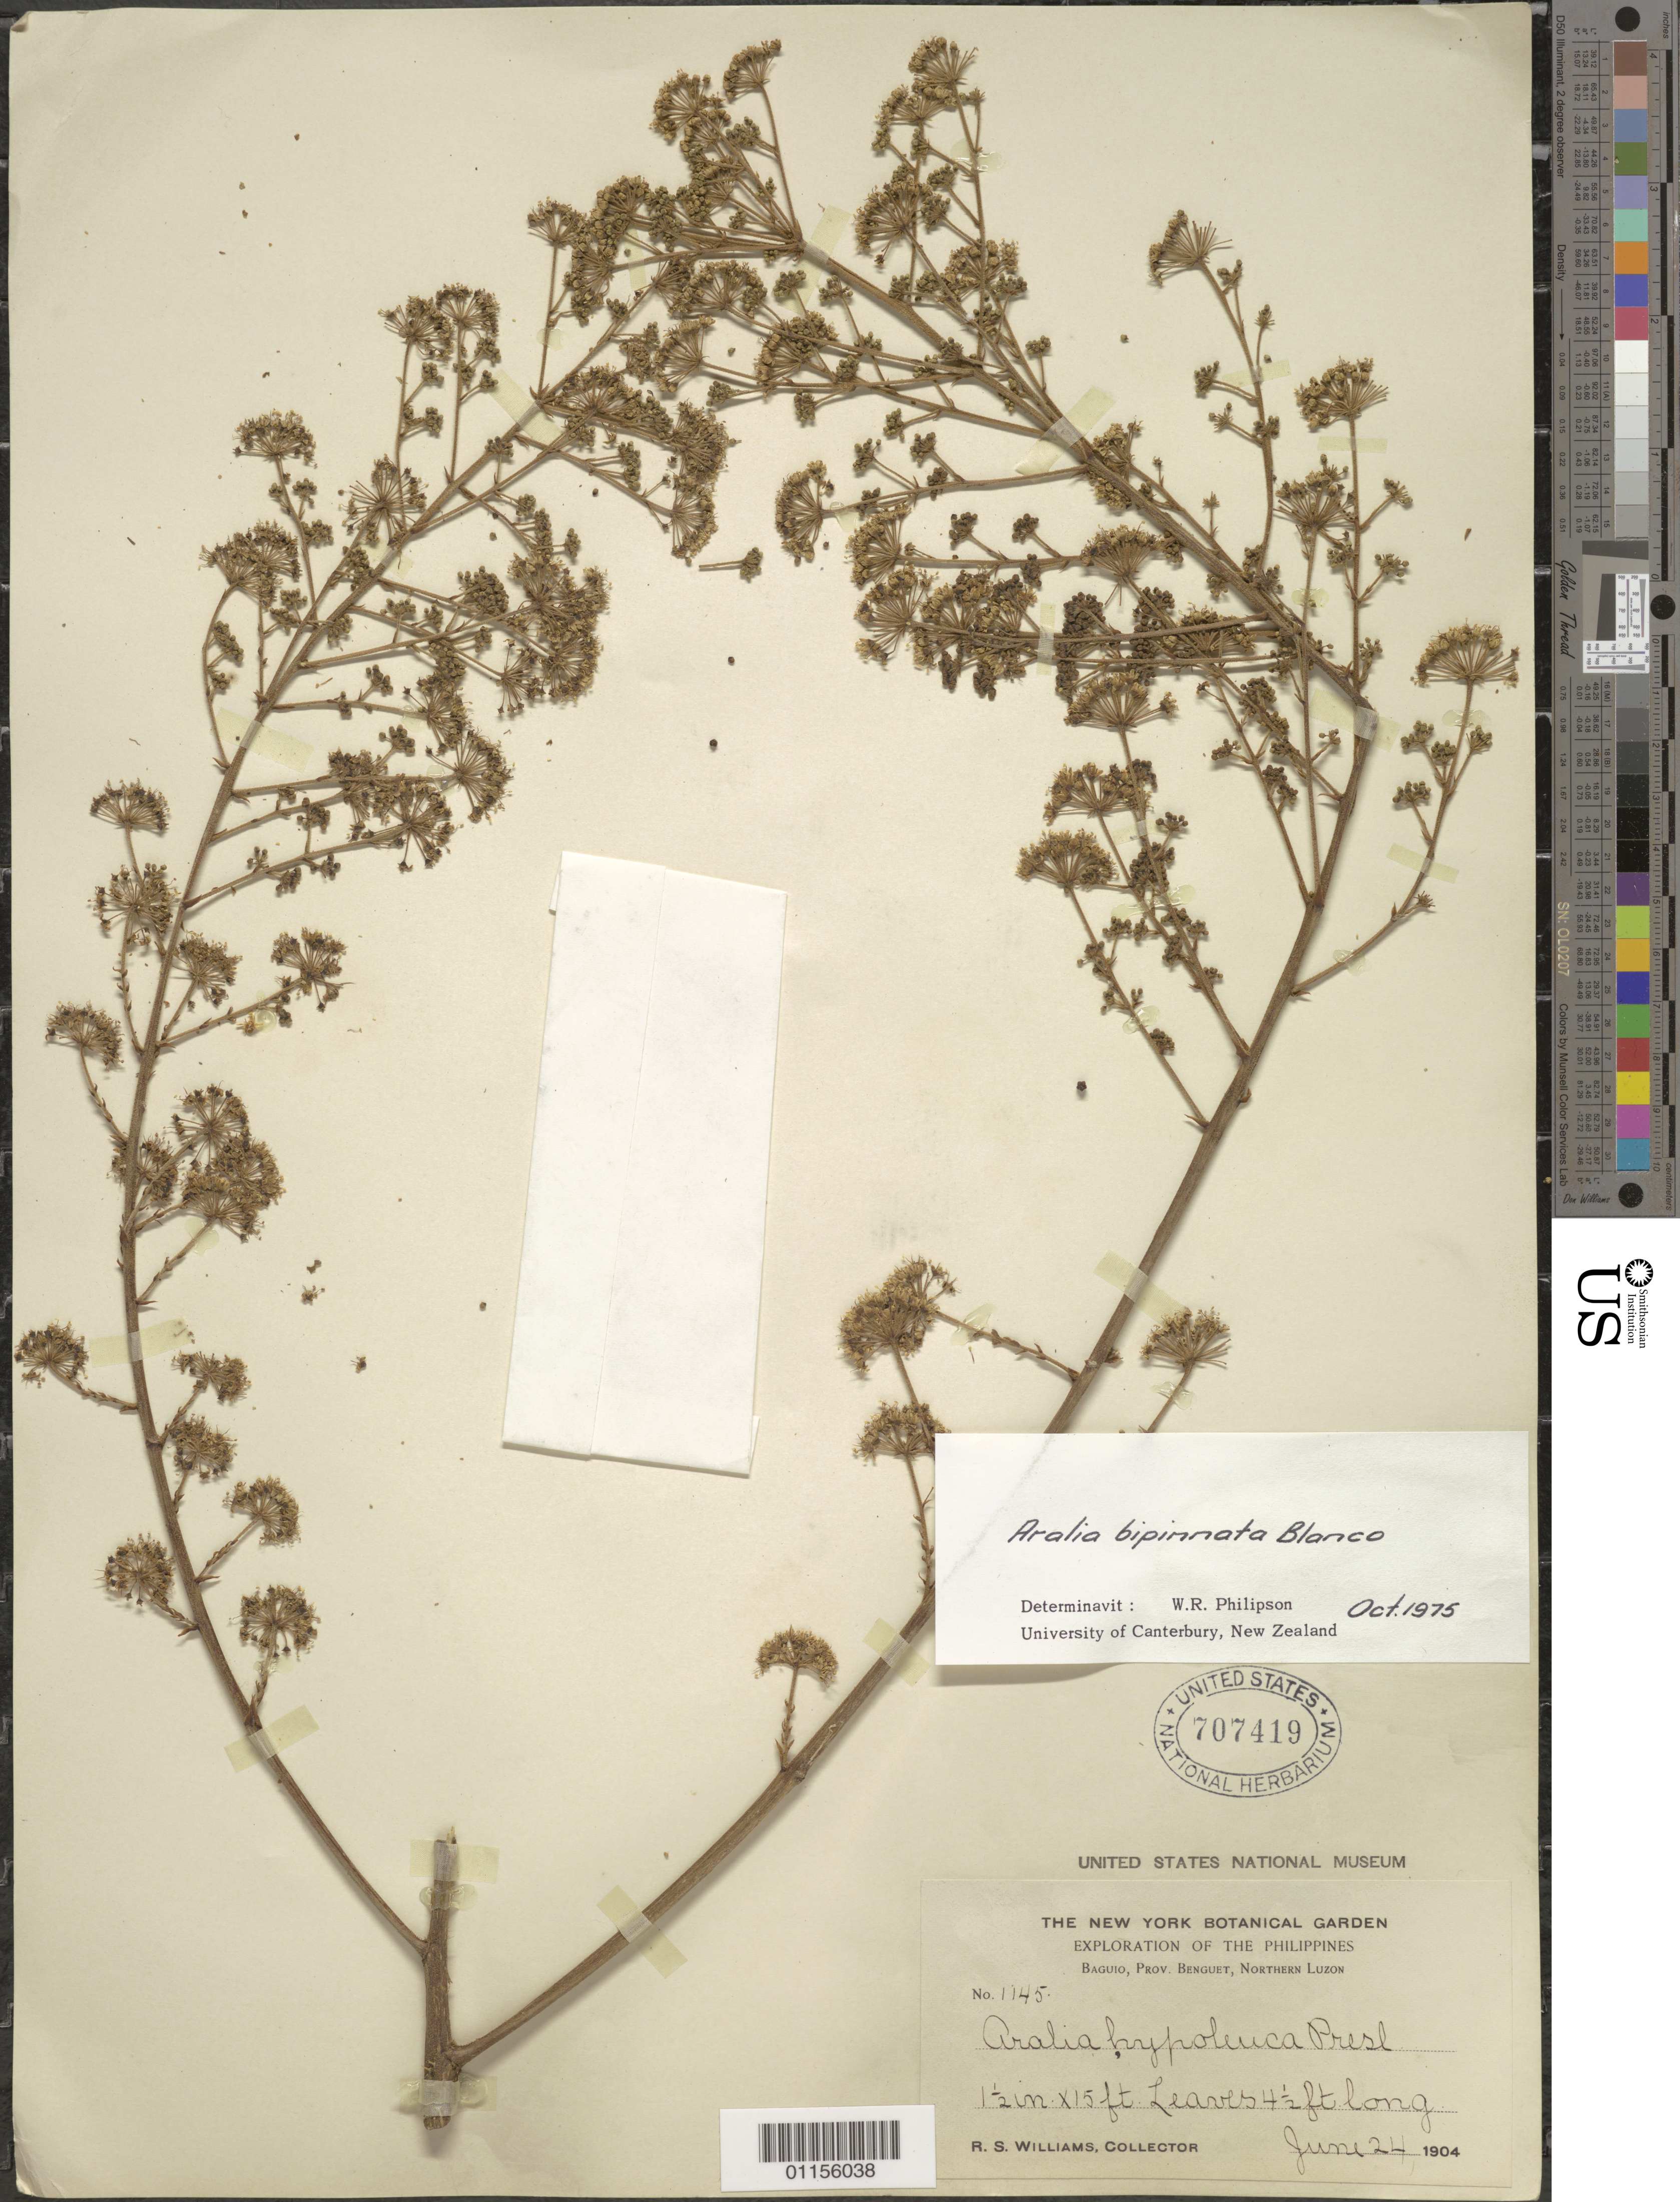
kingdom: Plantae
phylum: Tracheophyta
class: Magnoliopsida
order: Apiales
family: Araliaceae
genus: Aralia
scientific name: Aralia bipinnata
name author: Blanco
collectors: R. S. Williams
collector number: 1145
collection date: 1904-06-24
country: Philippines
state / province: Cordillera (Administrative Region)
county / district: Benguet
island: Luzon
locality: Baguio.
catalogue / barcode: US 707419